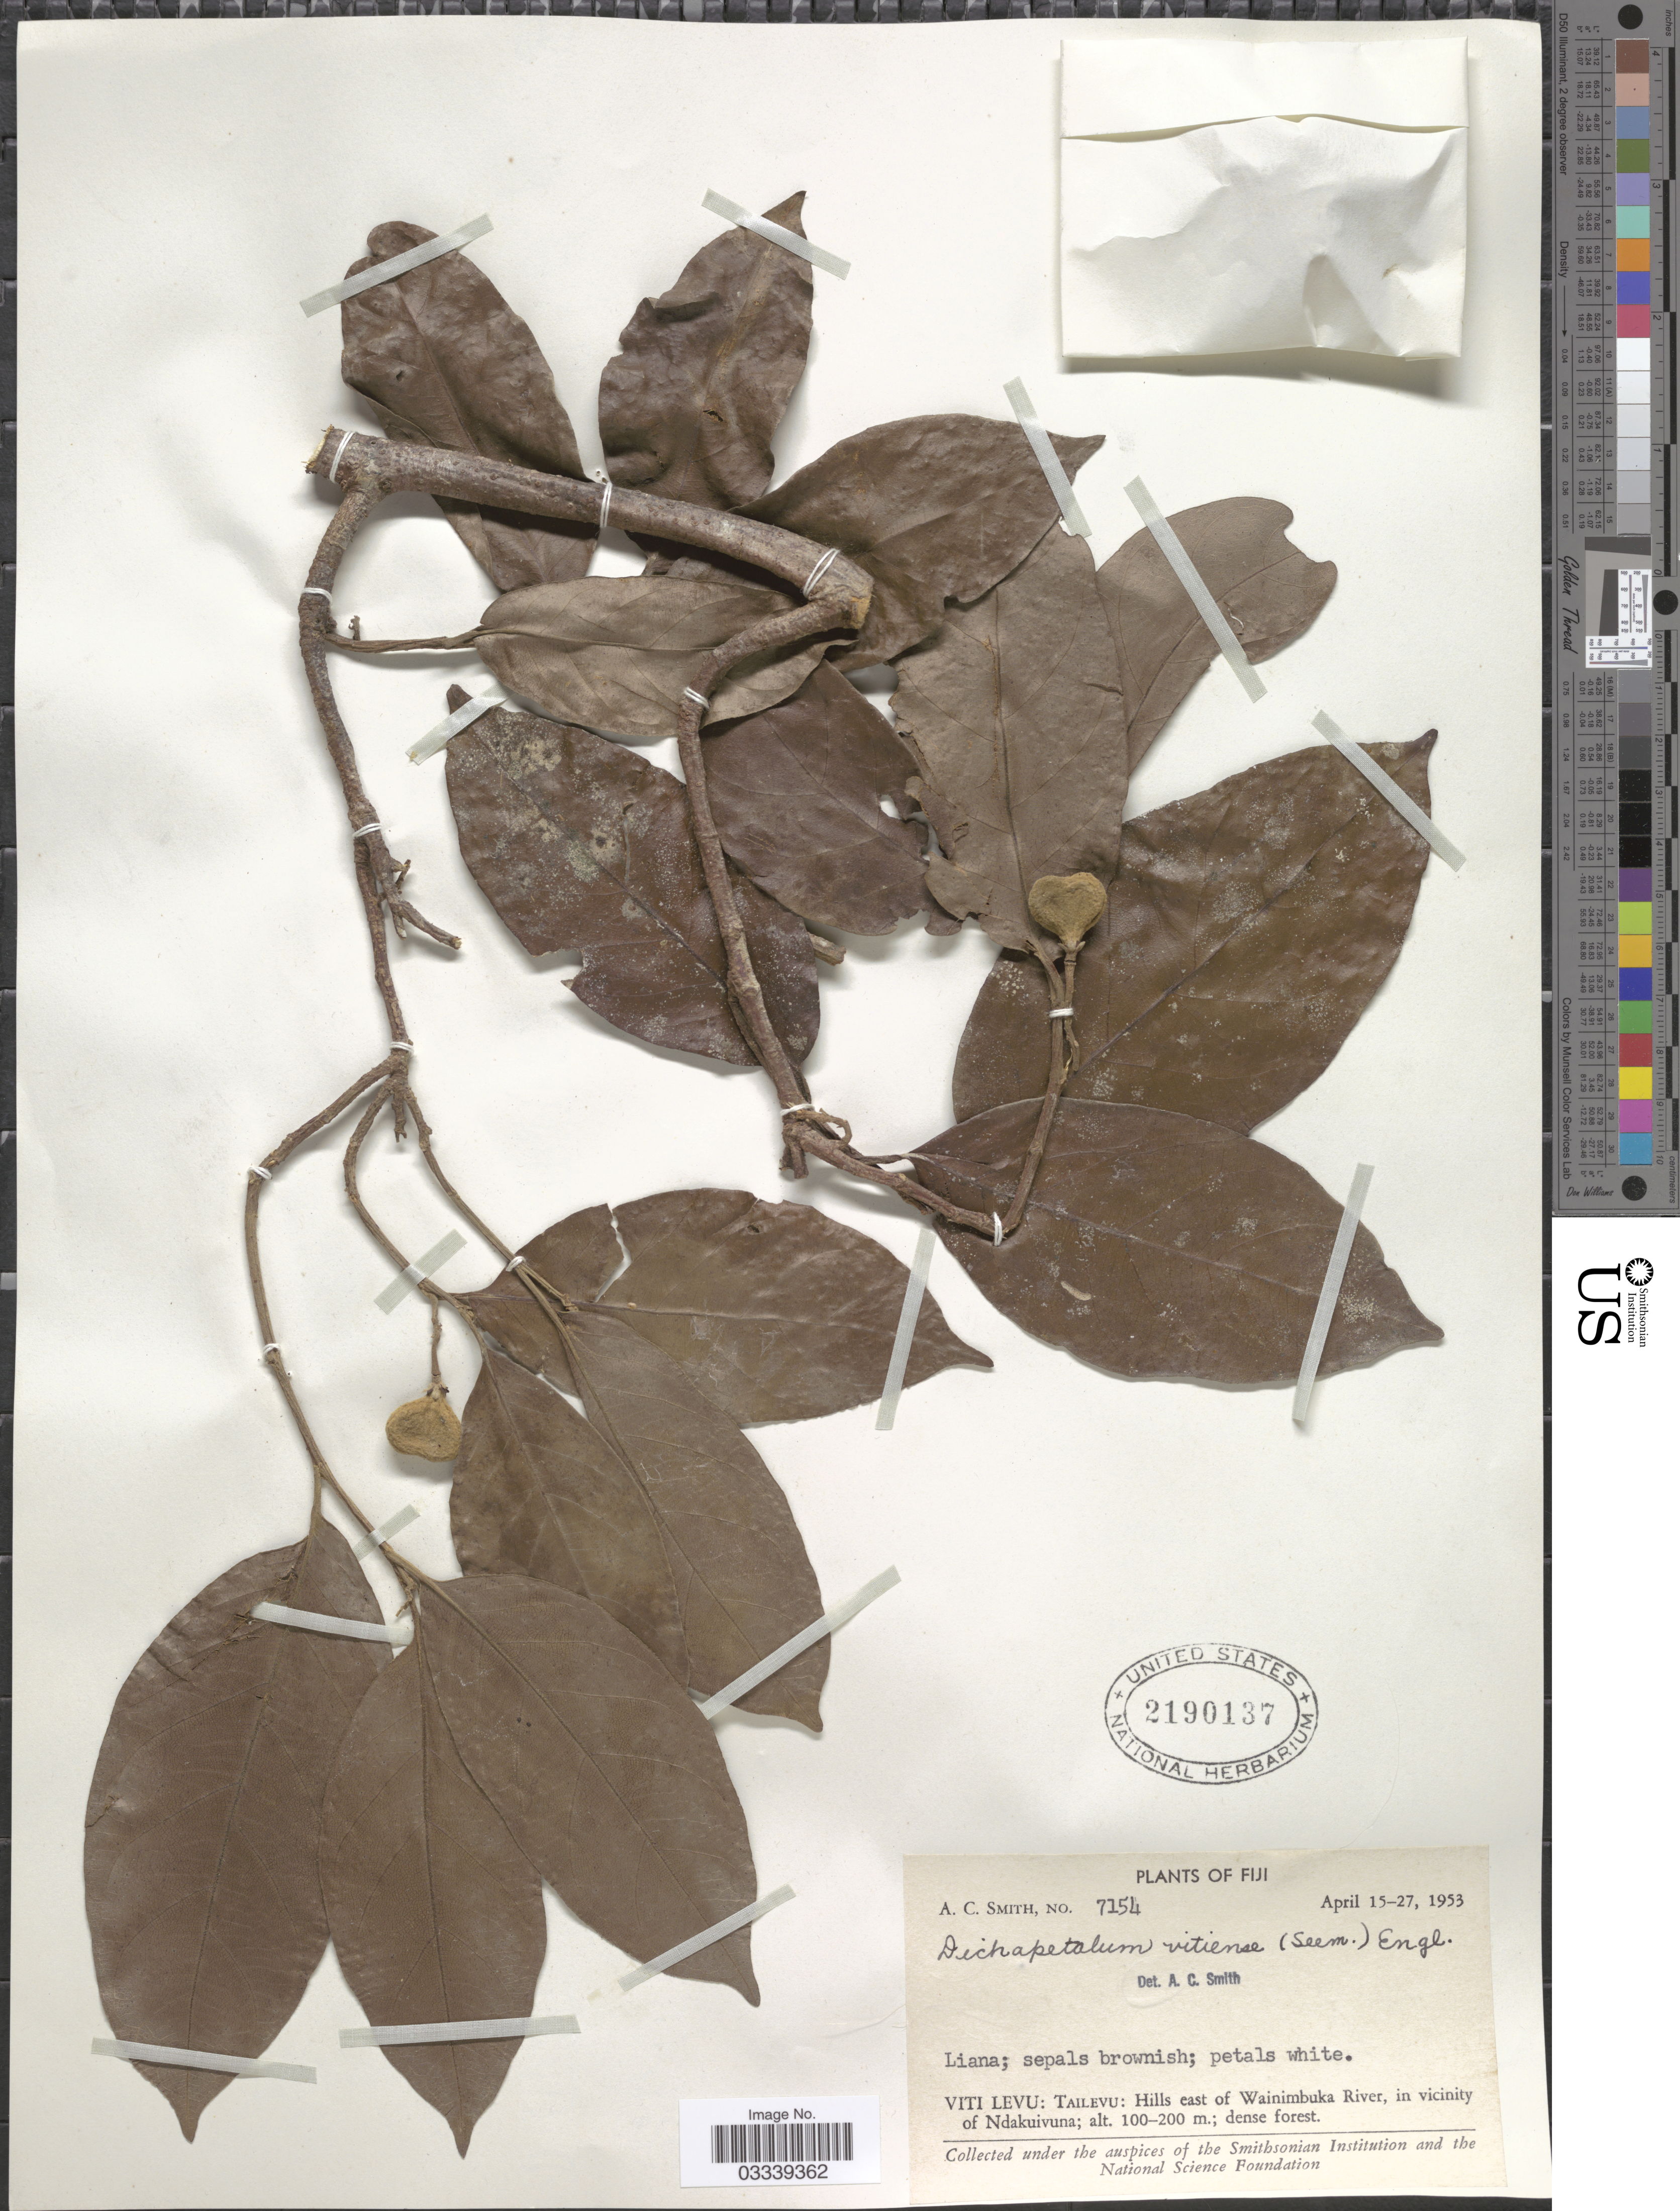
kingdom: Plantae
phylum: Tracheophyta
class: Magnoliopsida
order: Malpighiales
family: Dichapetalaceae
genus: Dichapetalum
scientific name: Dichapetalum vitiense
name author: (Seem.) Engl.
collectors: A. C. Smith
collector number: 7154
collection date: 1953-04-15/1953-04-27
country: Fiji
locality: Viti Levu: Tailevu: Hills east of Wainimbuka River, in vicinity of Ndakuivuna.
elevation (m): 100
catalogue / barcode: US 2190137